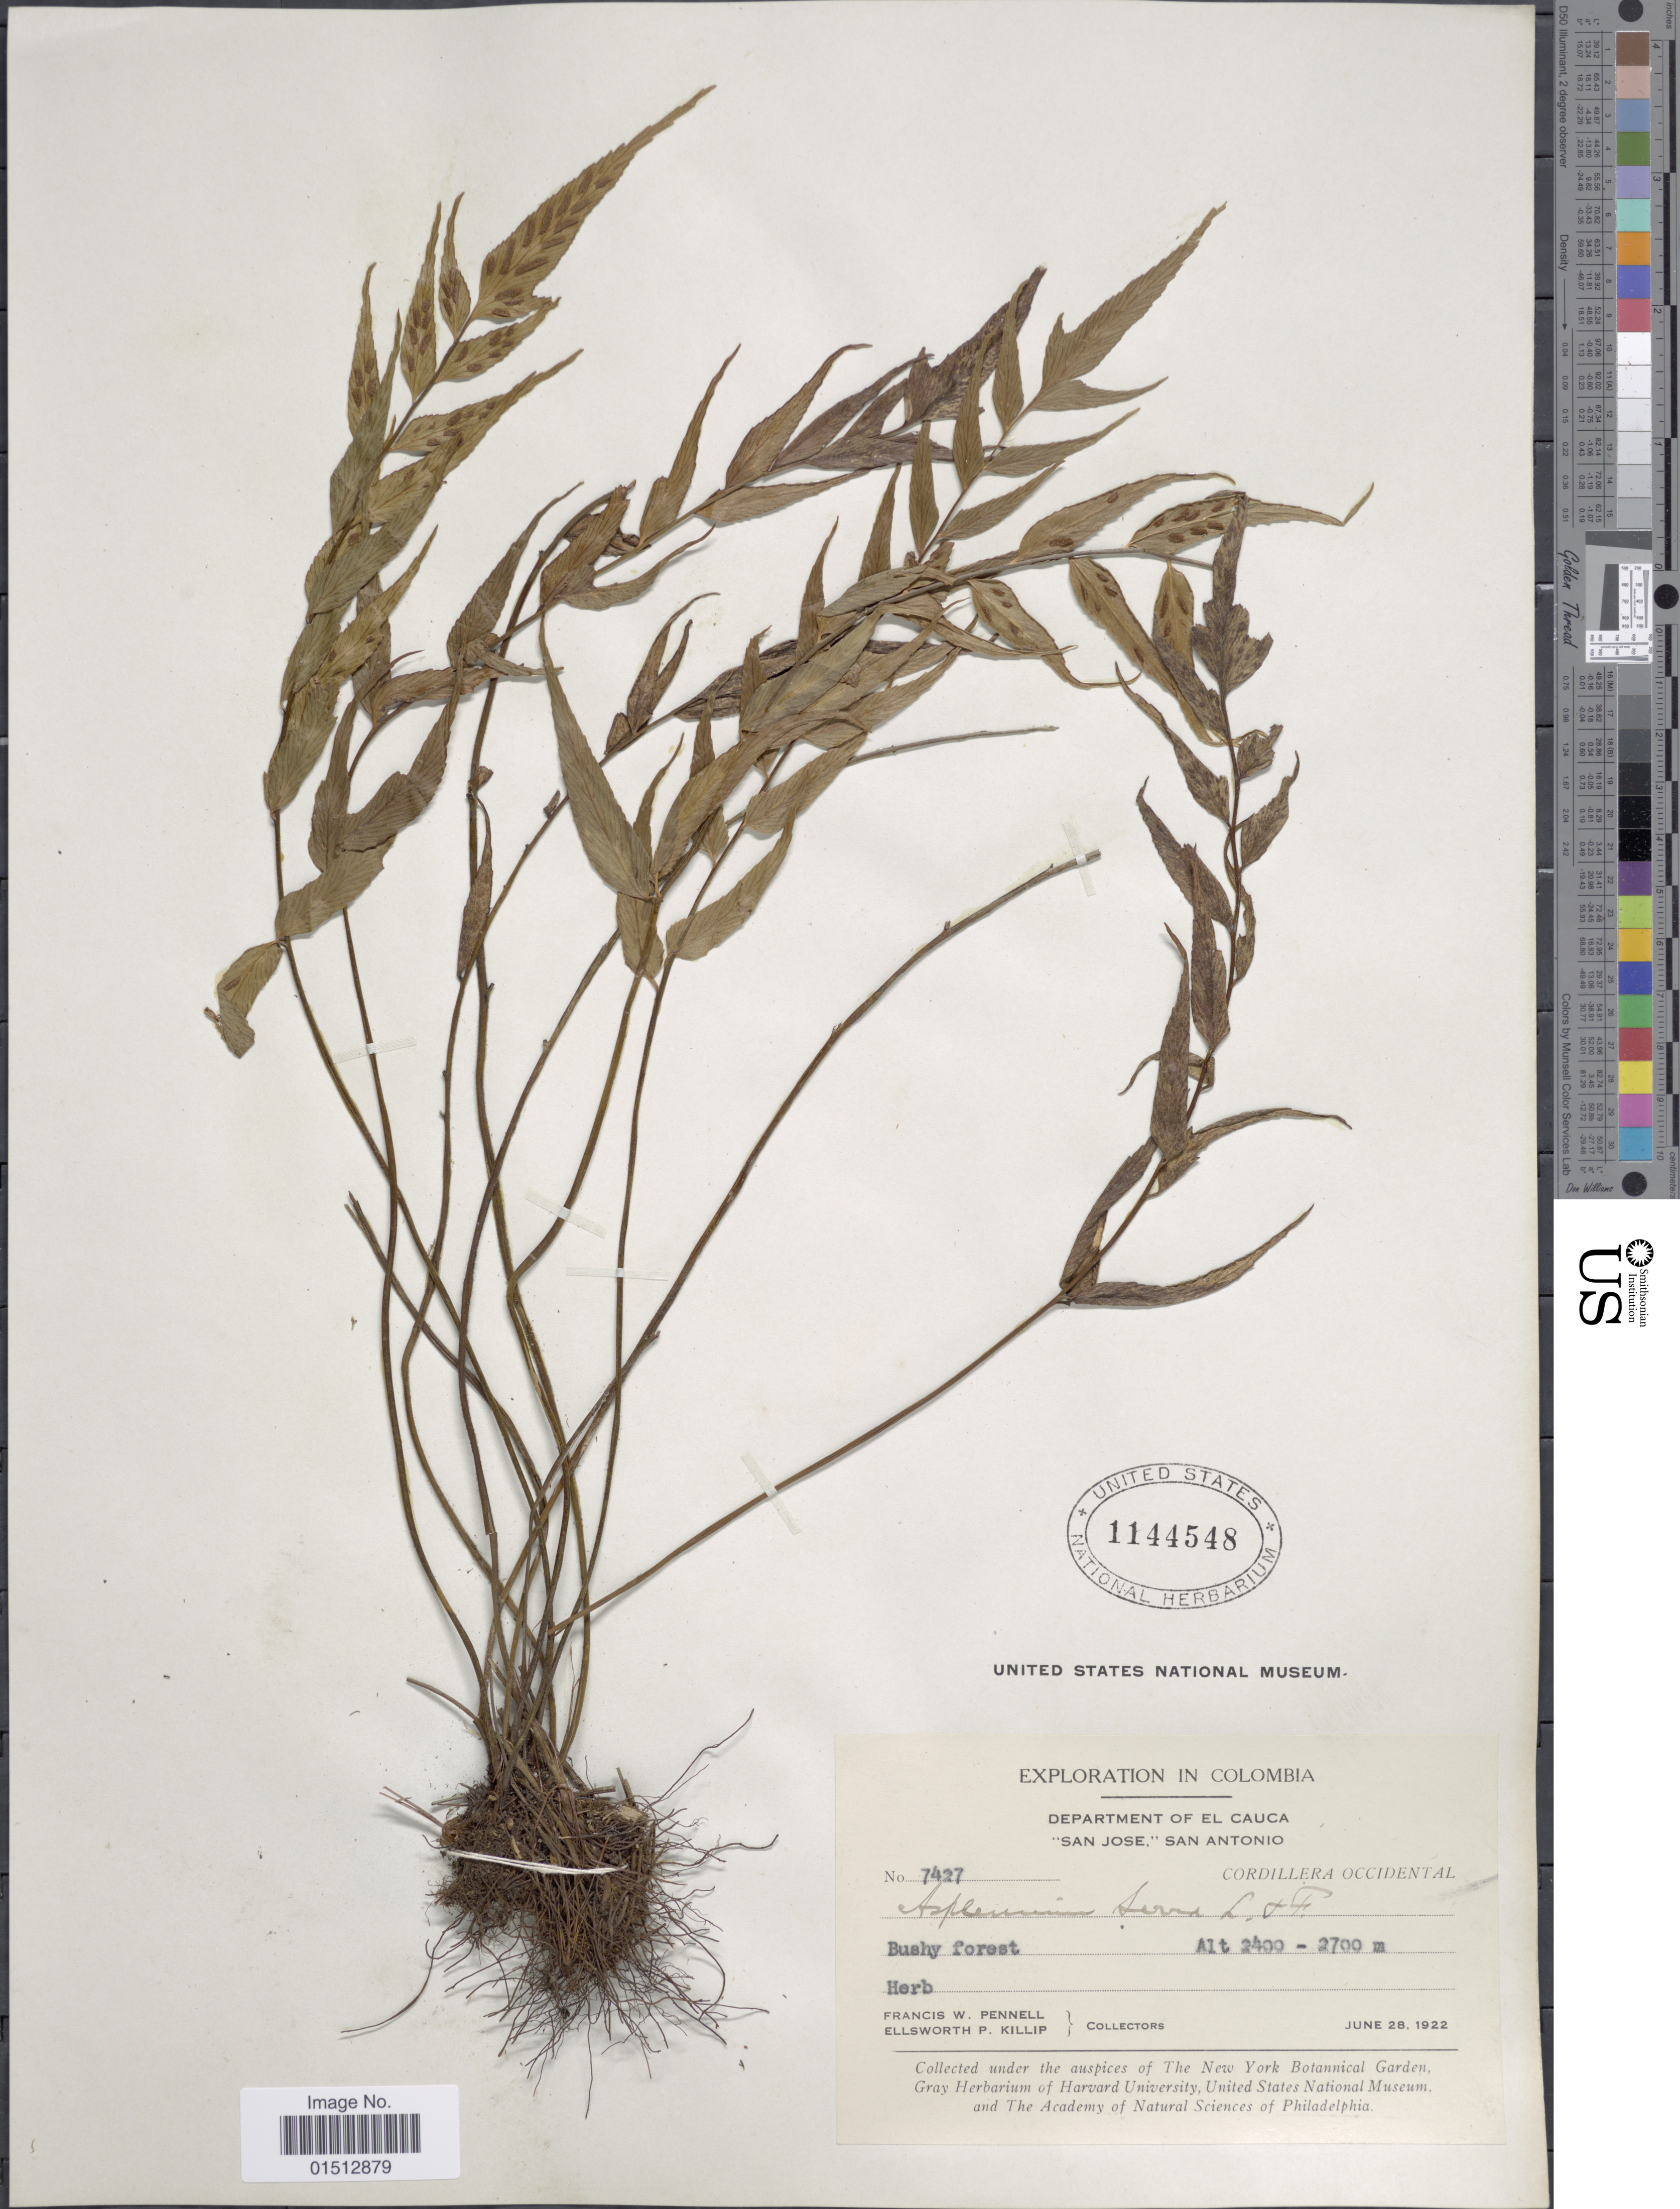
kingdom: Plantae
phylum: Tracheophyta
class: Polypodiopsida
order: Polypodiales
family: Aspleniaceae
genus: Asplenium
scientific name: Asplenium serra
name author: Langsd. & Fisch.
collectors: F. W. Pennell & E. P. Killip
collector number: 7427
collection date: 1922-06-28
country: Colombia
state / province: Cauca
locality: Colombia, Department of El Cauca, "San Jose, "San Antonio. Cordillera Occidental.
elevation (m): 2400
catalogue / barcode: US 1144548